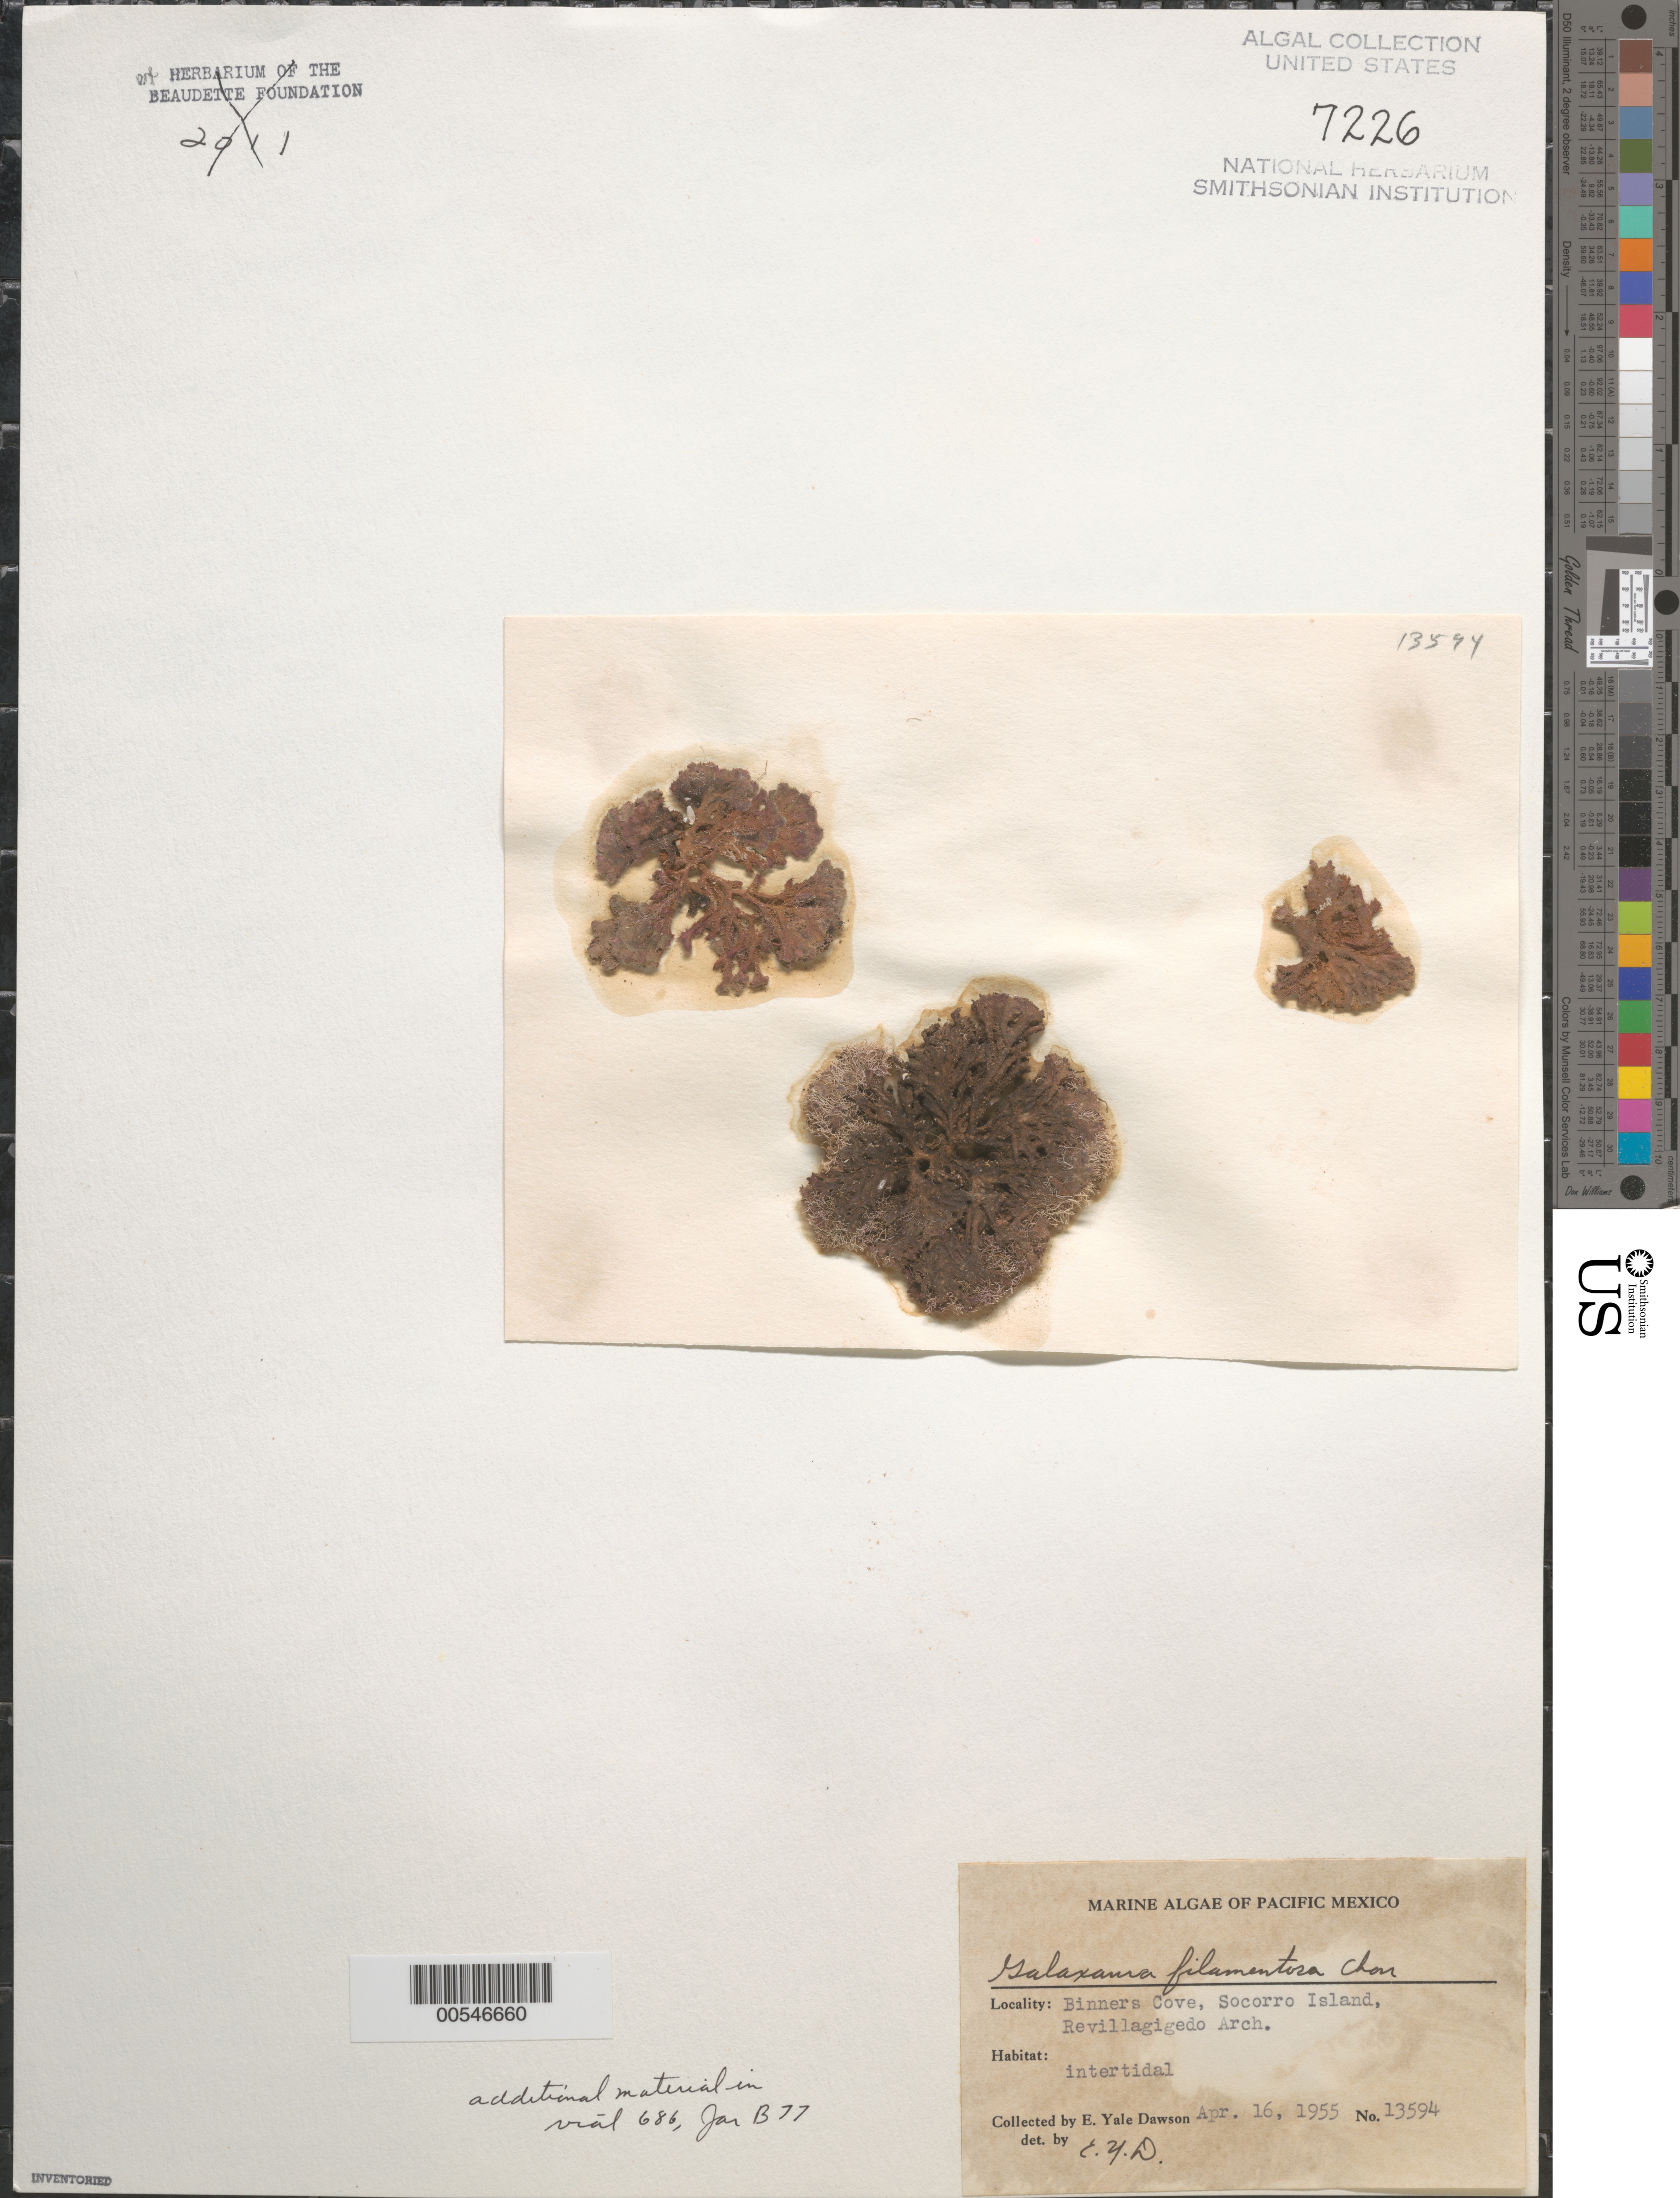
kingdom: Plantae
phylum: Rhodophyta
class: Florideophyceae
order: Nemaliales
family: Galaxauraceae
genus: Galaxaura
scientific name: Galaxaura filamentosa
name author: R.C.Y. Chou in W.R. Taylor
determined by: Dawson, E. Y.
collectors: E. Y. Dawson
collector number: EYD 13594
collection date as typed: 16 Apr 1955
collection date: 1955-04-16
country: Mexico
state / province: Colima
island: Isla Socorro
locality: Binners Cove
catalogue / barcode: US 7226